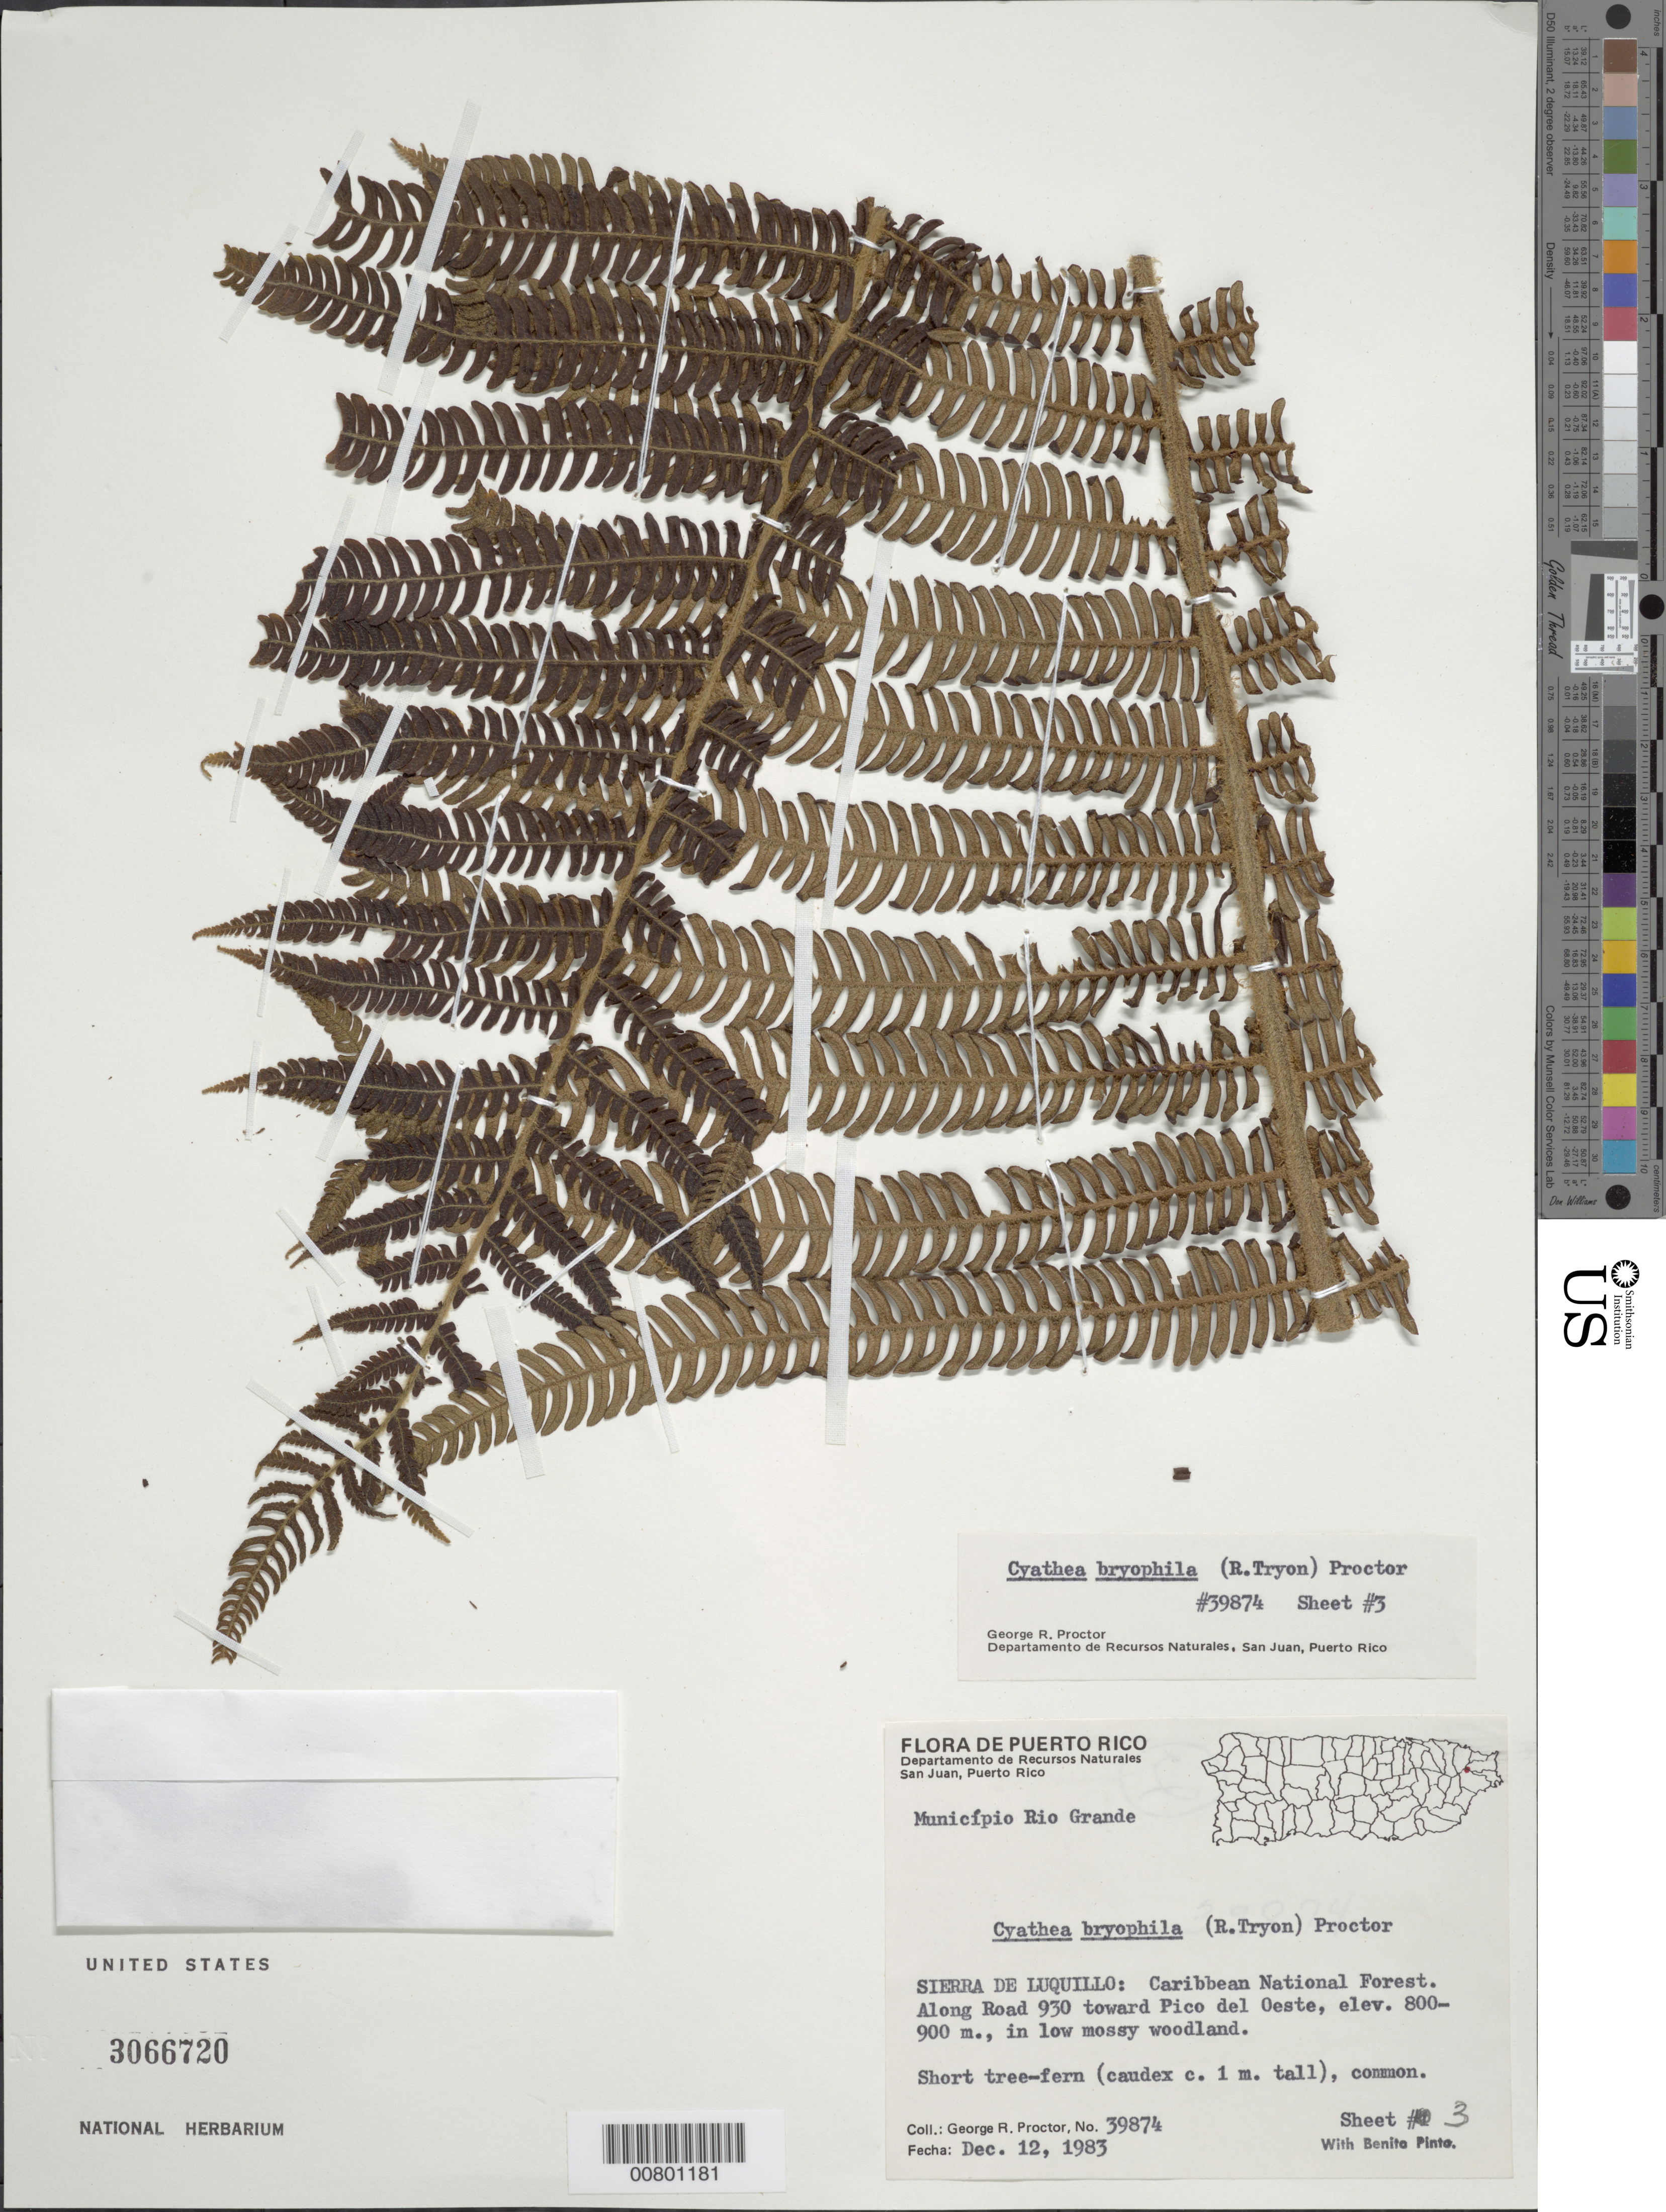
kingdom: Plantae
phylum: Tracheophyta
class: Polypodiopsida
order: Cyatheales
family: Cyatheaceae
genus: Alsophila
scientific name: Alsophila bryophila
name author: R.M. Tryon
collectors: G. R. Proctor & B. Pinto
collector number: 39874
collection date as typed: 12 Dec 1983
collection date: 1983-12-12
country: Puerto Rico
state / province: Río Grande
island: Puerto Rico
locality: Sierra de Luquillo, Caribbean National Forest, along Road 930 toward Pico del Oeste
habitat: Low mossy woodland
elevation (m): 800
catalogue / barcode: US 3066720